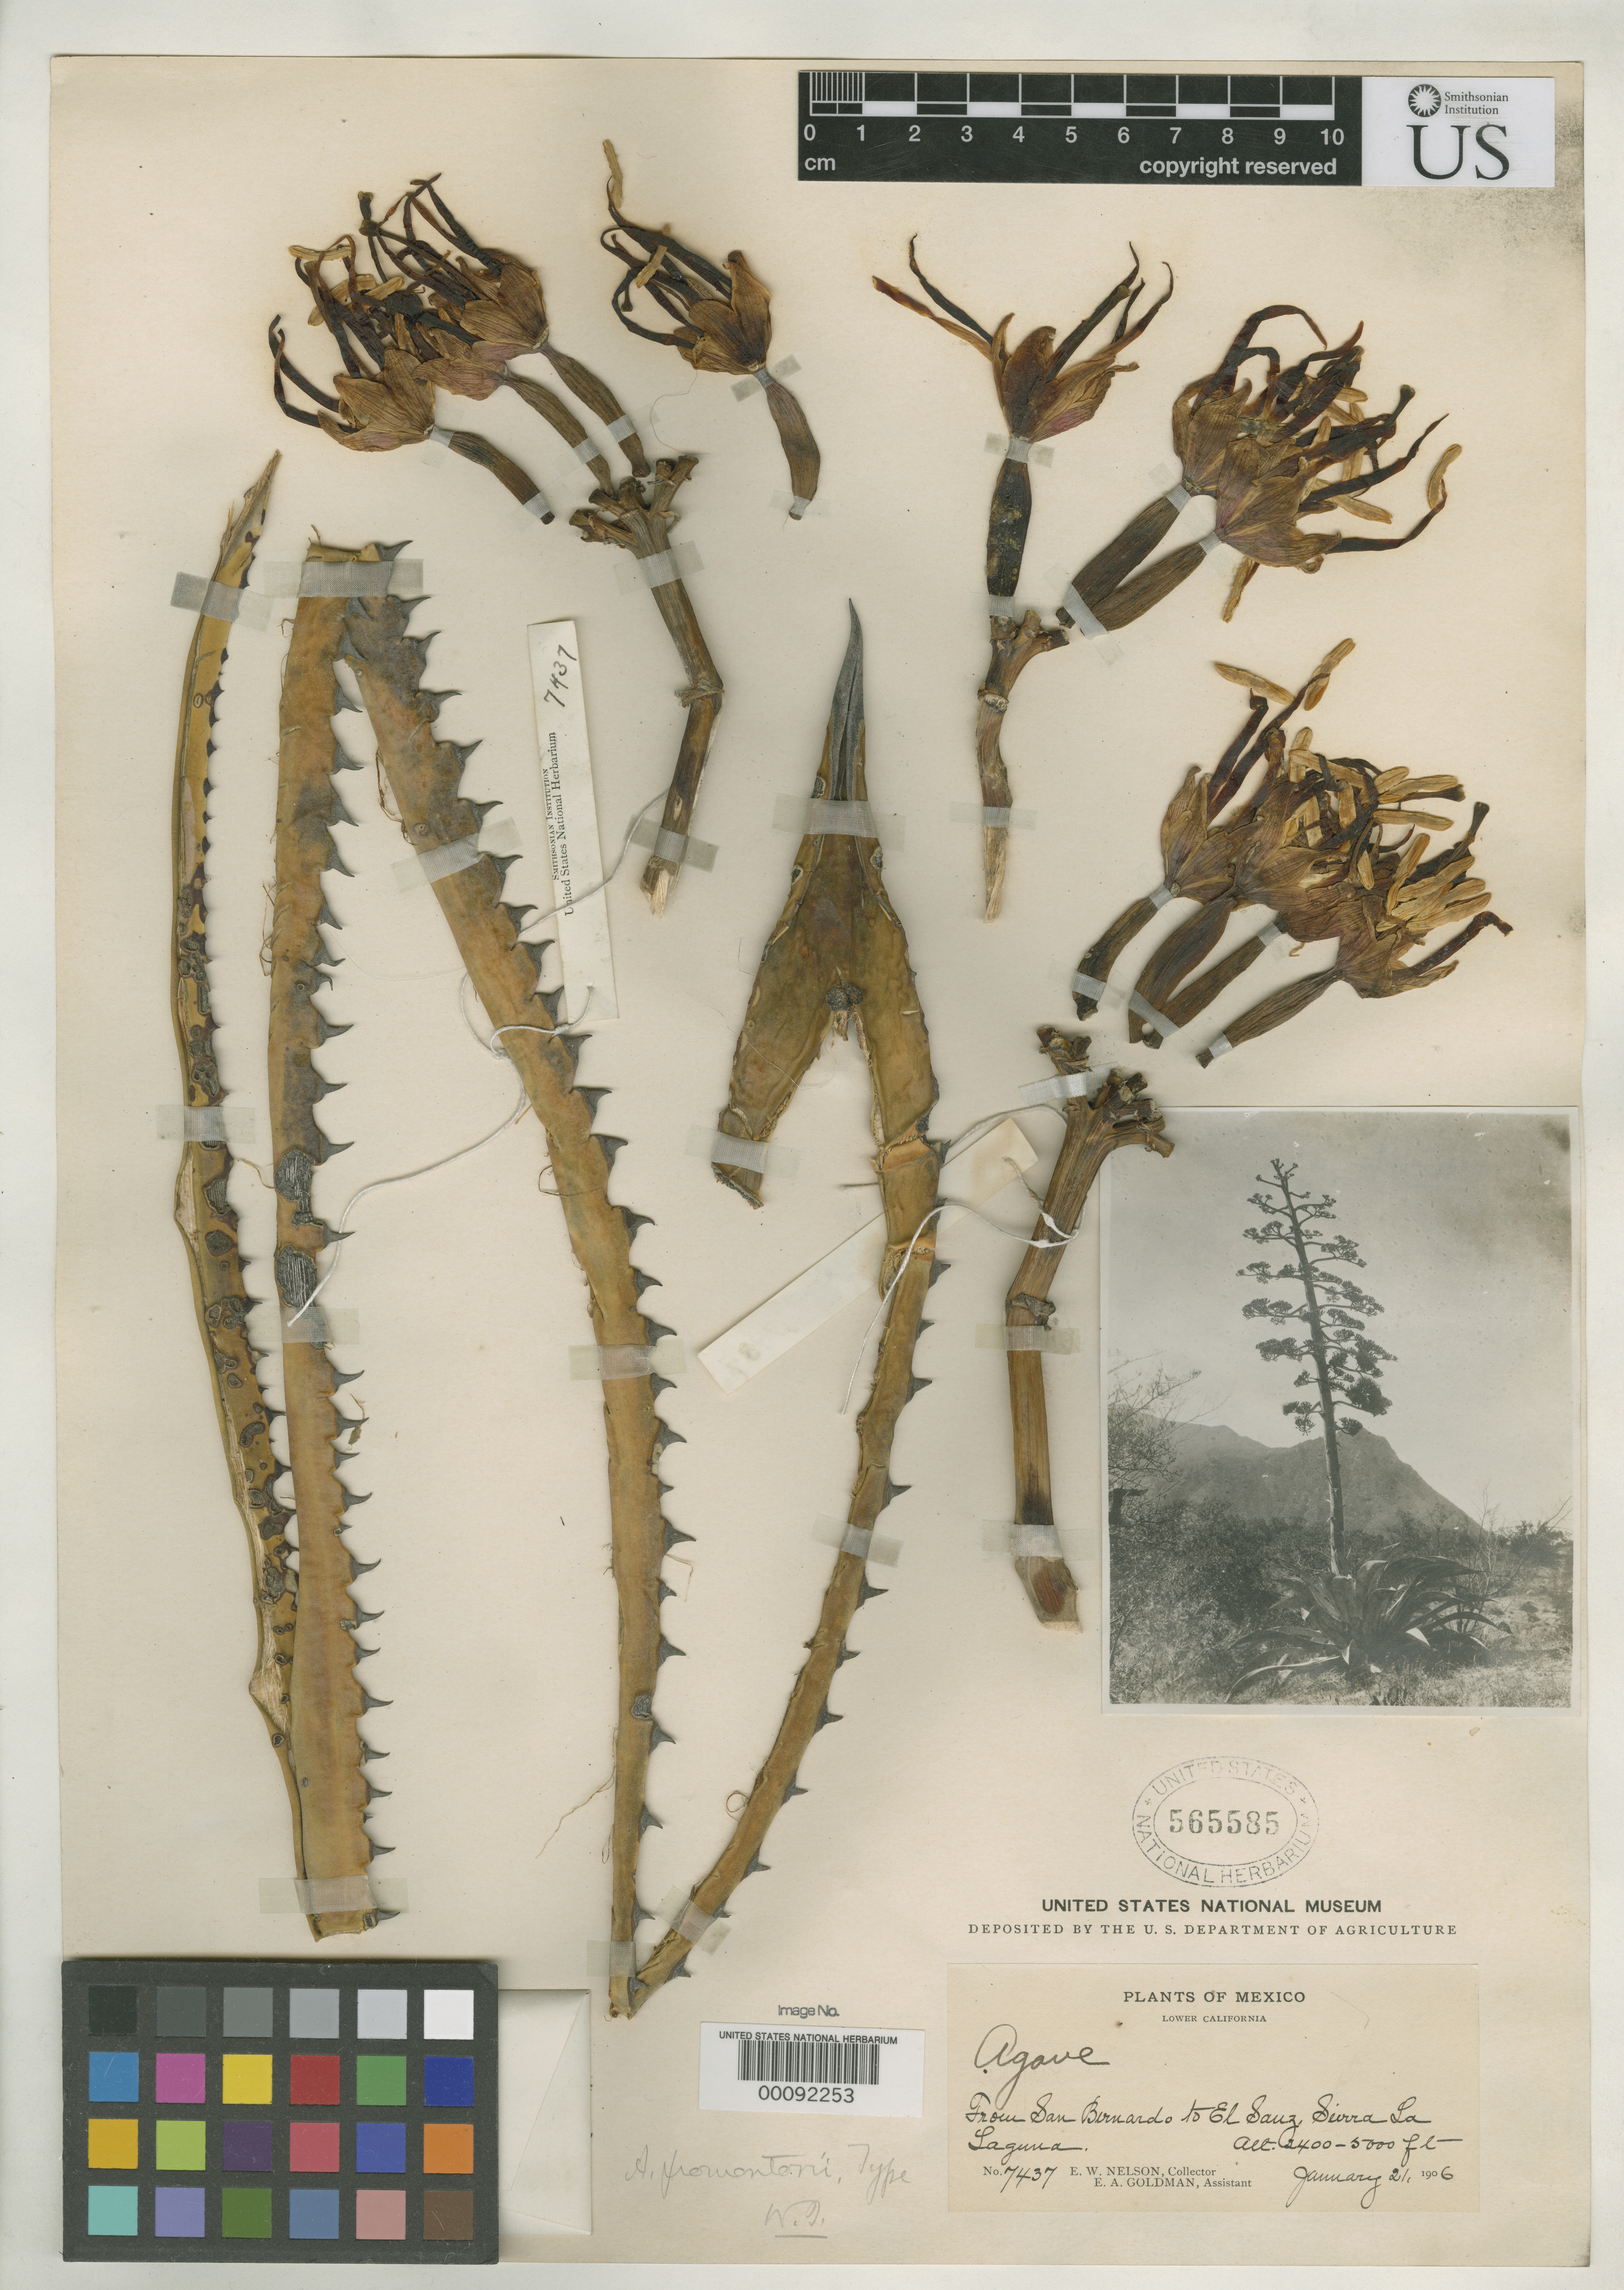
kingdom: Plantae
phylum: Tracheophyta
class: Liliopsida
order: Asparagales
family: Asparagaceae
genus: Agave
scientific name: Agave promontorii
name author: Trel.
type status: Holotype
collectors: E. W. Nelson & E. A. Goldman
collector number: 7437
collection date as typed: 21 Jan 1906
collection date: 1906-01-21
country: Mexico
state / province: Baja California Sur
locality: Sierra de la Laguna.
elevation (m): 732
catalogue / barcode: US 565585